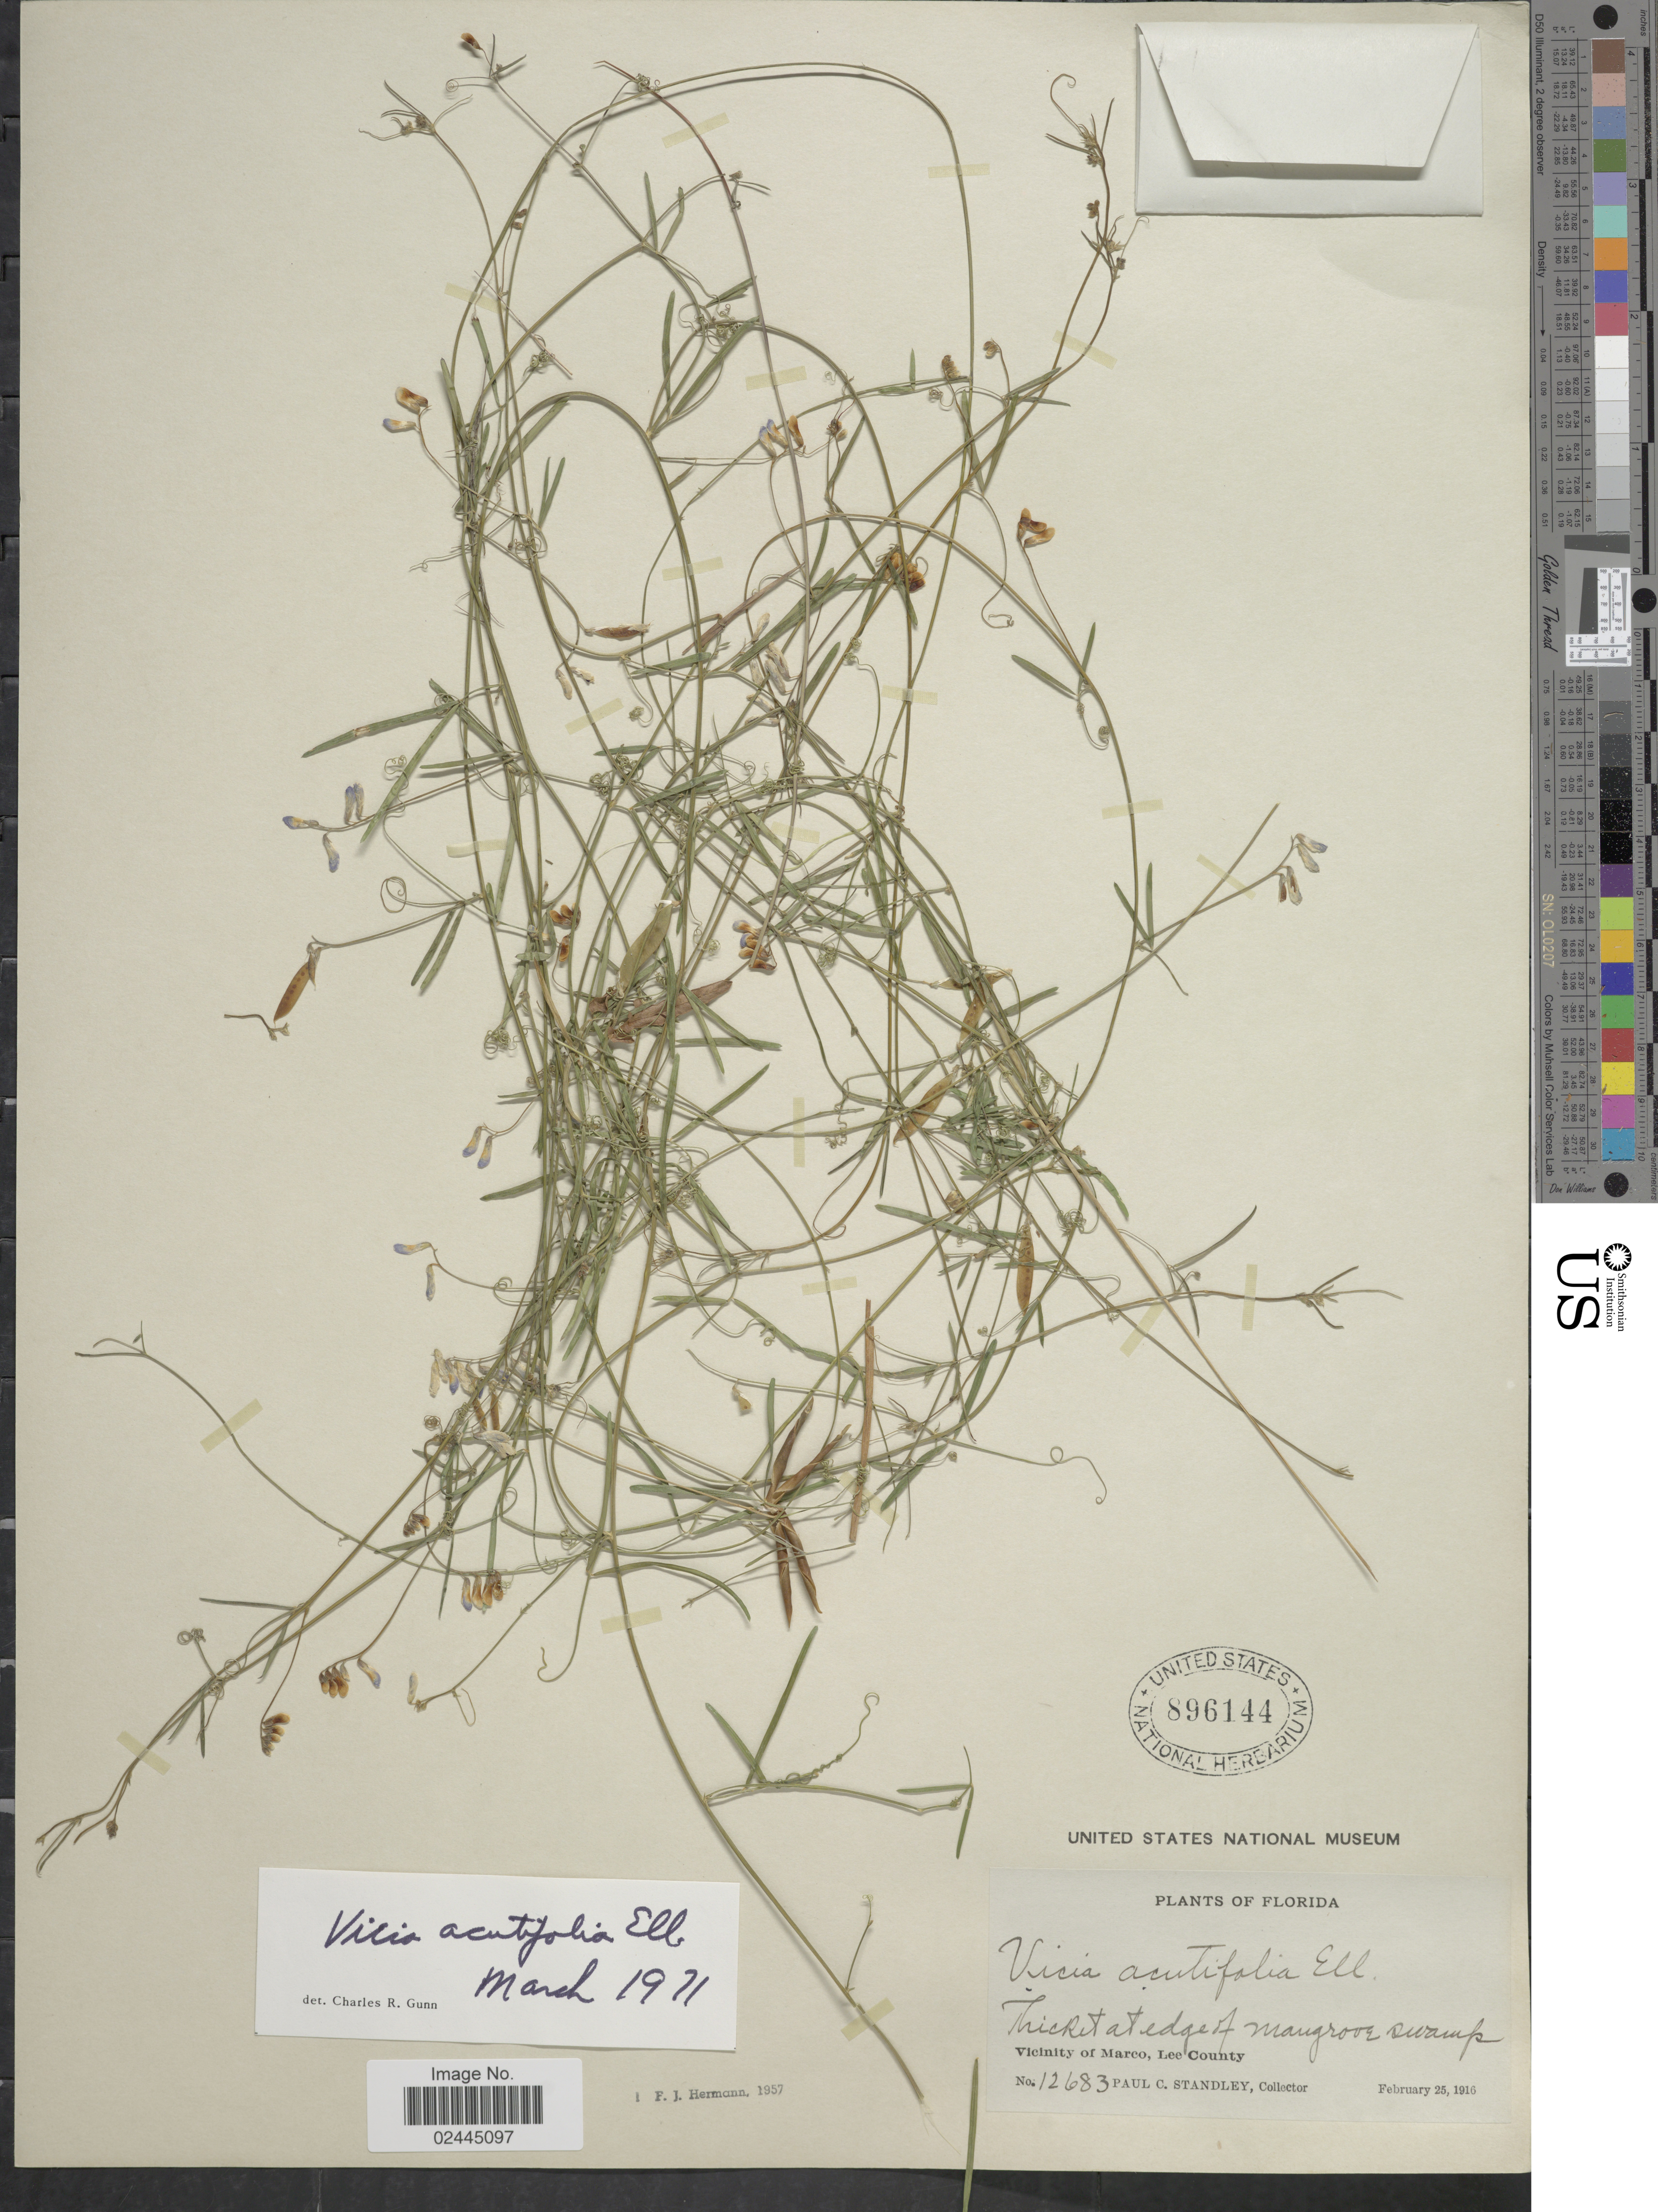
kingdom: Plantae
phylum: Tracheophyta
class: Magnoliopsida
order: Fabales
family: Fabaceae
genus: Vicia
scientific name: Vicia acutifolia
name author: Elliott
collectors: P. C. Standley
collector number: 12683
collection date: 1916-02-25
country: United States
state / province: Florida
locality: Thicket at edge of mangrove swamp. Vicinity of Marco, Lee County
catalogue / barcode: US 896144